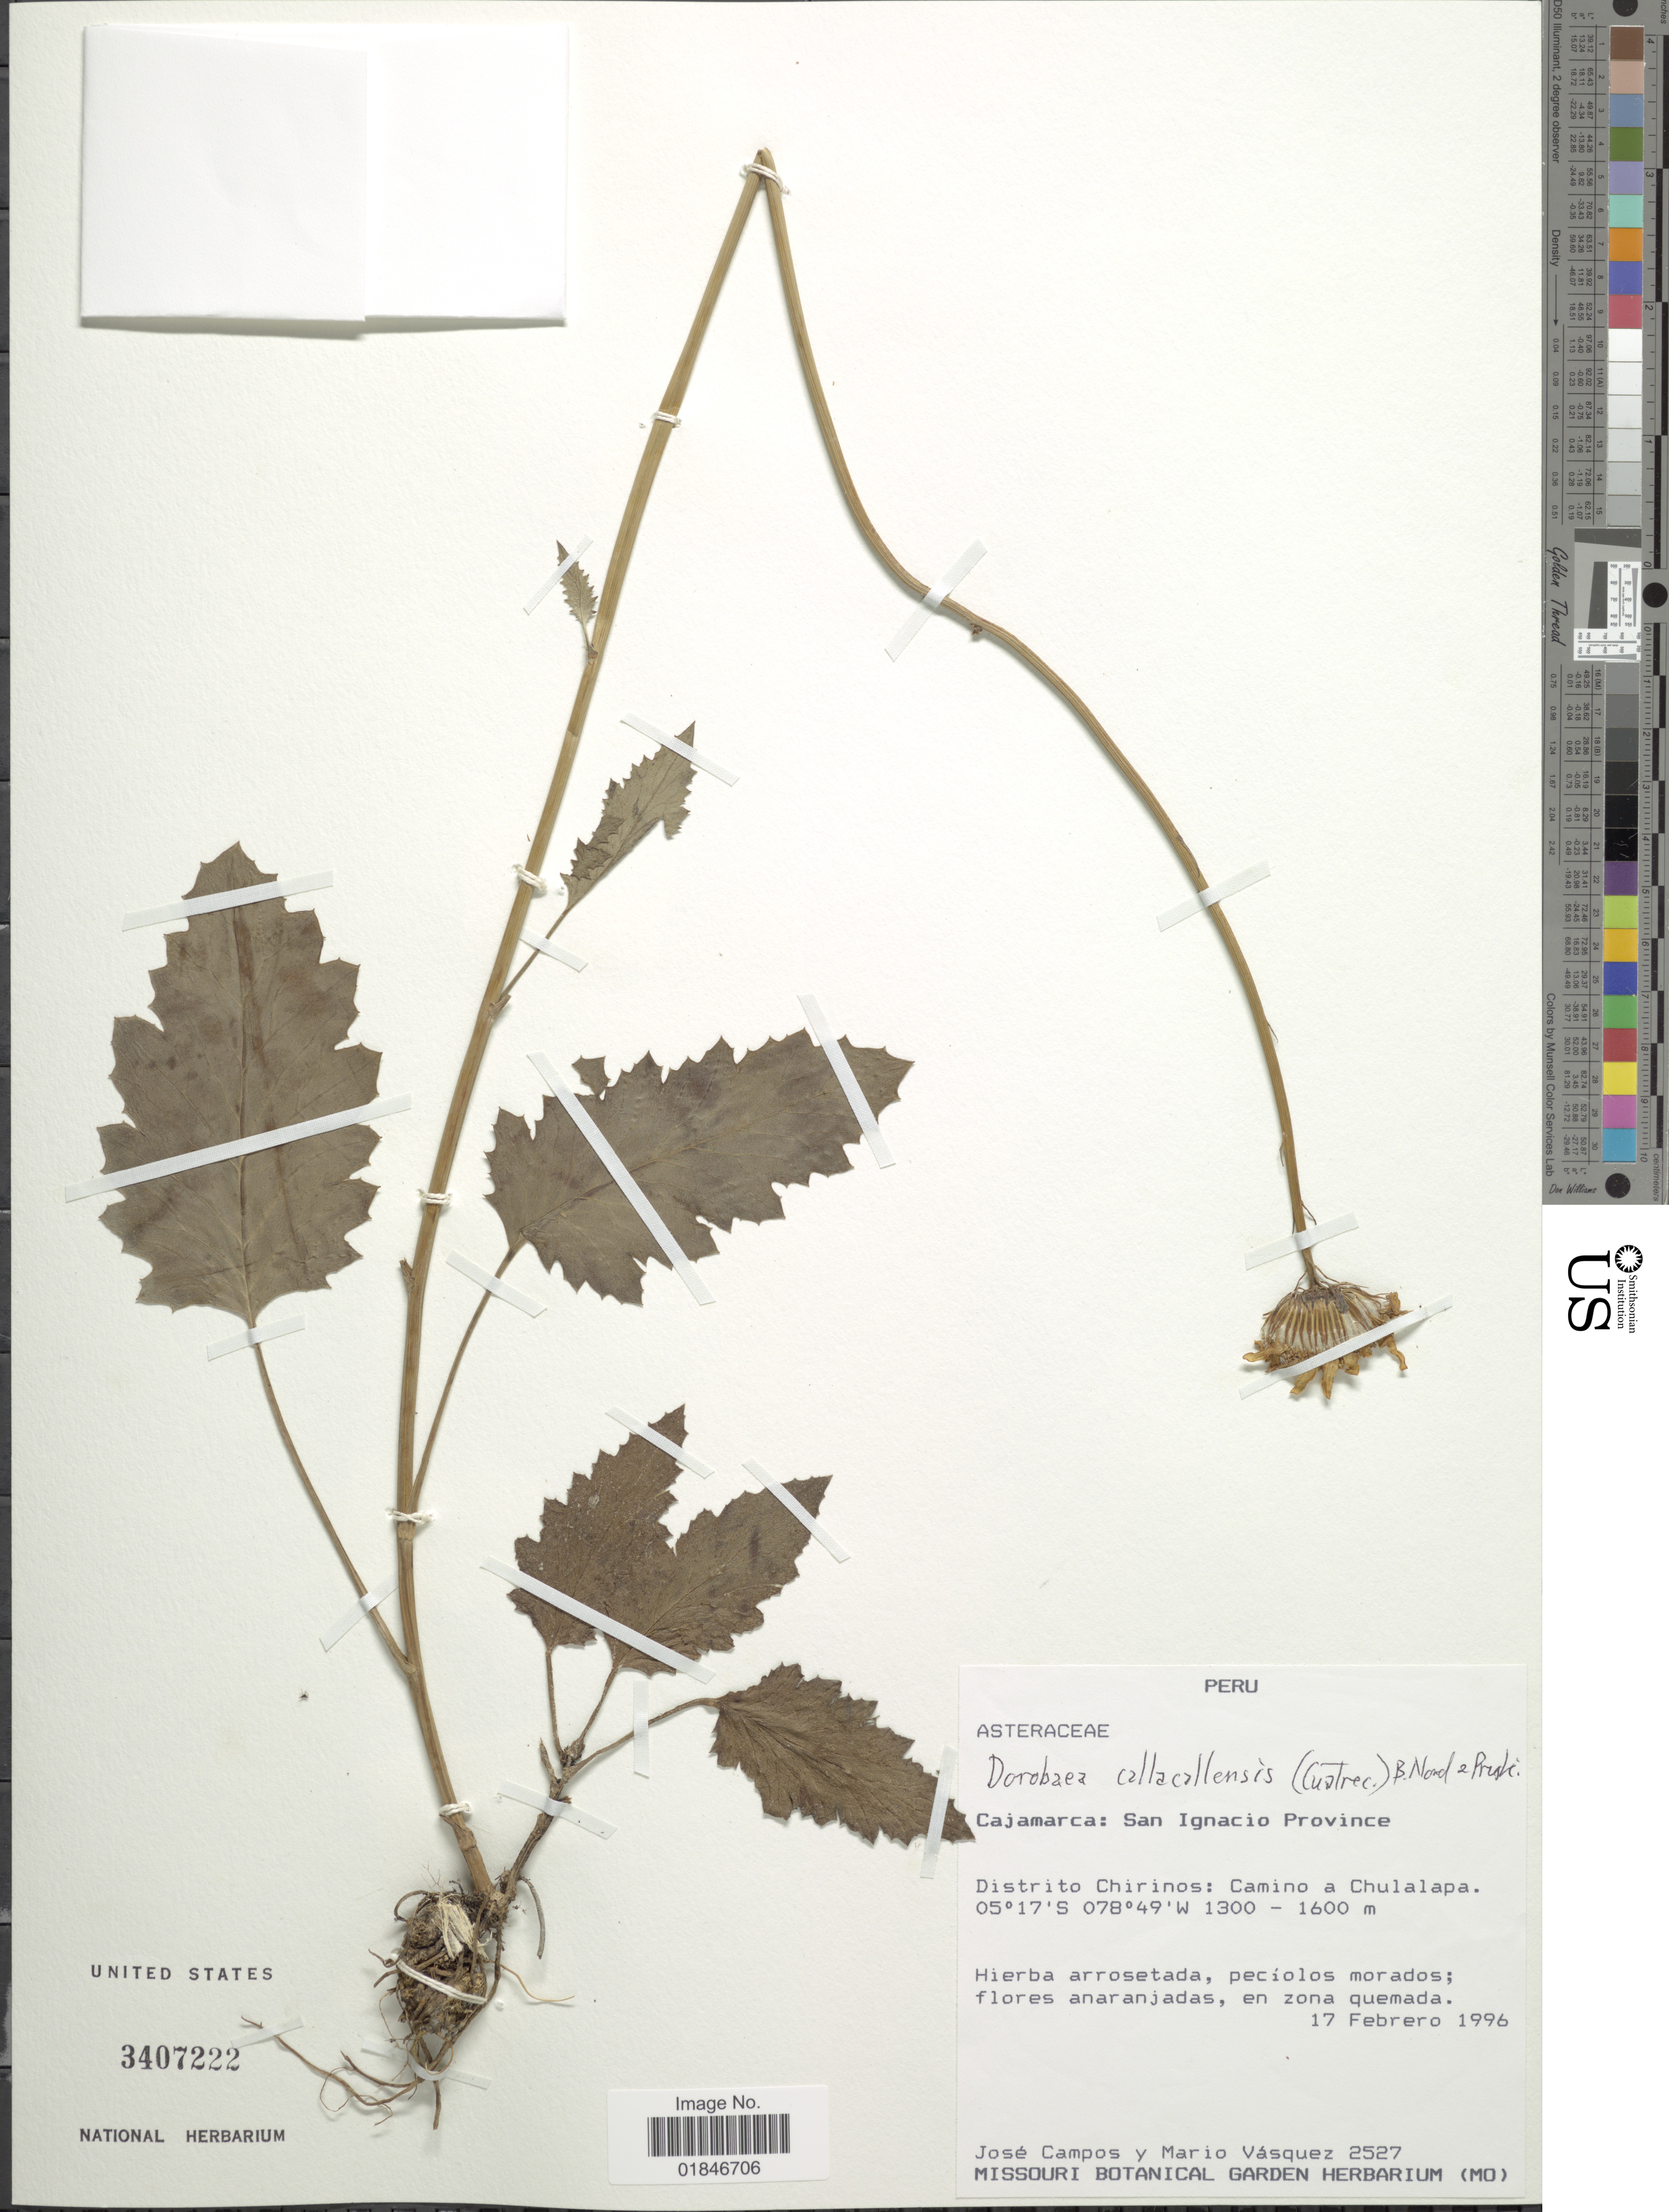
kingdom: Plantae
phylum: Tracheophyta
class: Magnoliopsida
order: Asterales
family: Asteraceae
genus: Dorobaea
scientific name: Dorobaea callacallensis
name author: (Cuatrec.) B. Nord. & Pruski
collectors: J. Campos & M. Vasquez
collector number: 2527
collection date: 1996-02-17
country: Peru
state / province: Cajamarca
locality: Cajamarca: San Ignacio Province. Distrito Chirinos: Camino a Chulalapa.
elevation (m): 1300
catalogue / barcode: US 3407222